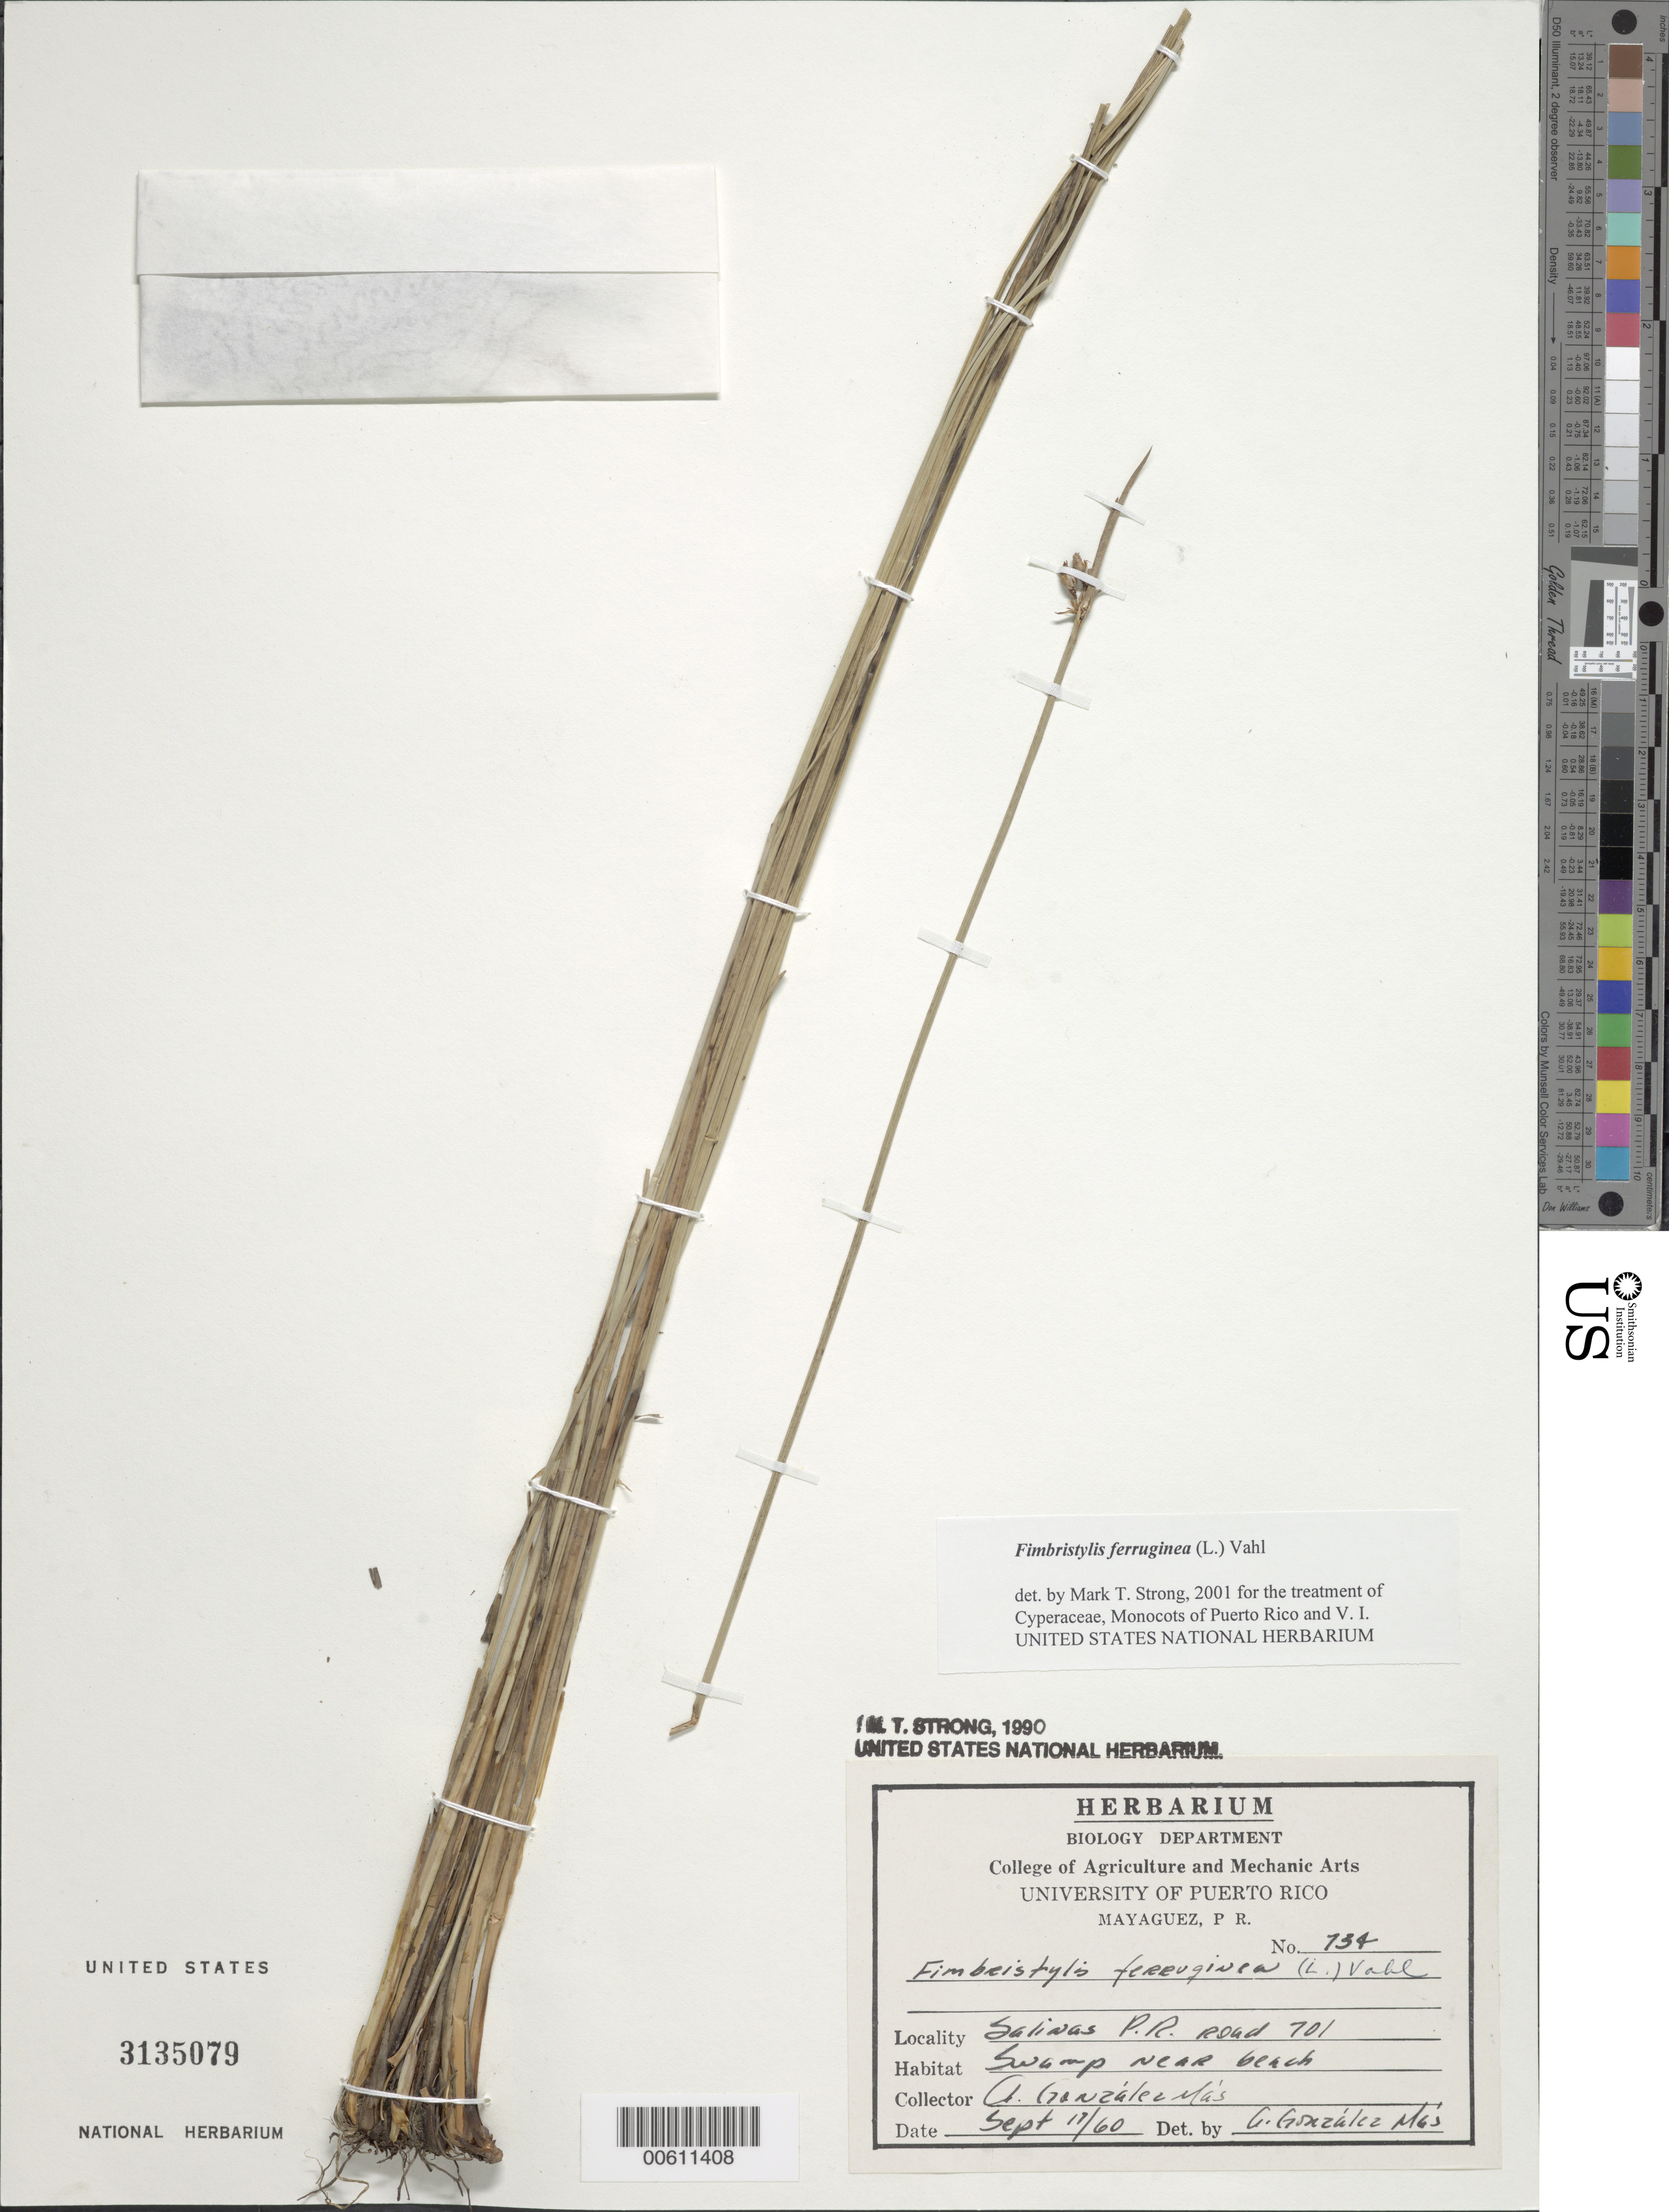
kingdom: Plantae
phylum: Tracheophyta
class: Liliopsida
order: Poales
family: Cyperaceae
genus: Fimbristylis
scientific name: Fimbristylis ferruginea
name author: (L.) Vahl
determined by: Strong, M. T., (US), Smithsonian Institution - National Museum of Natural History (UNITED STATES)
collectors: A. González Más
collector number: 734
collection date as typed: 17 Sep 1960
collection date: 1960-09-17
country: Puerto Rico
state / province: Salinas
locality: Salinas: Rd. 701.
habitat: Swamp near beach.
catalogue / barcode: US 3135079